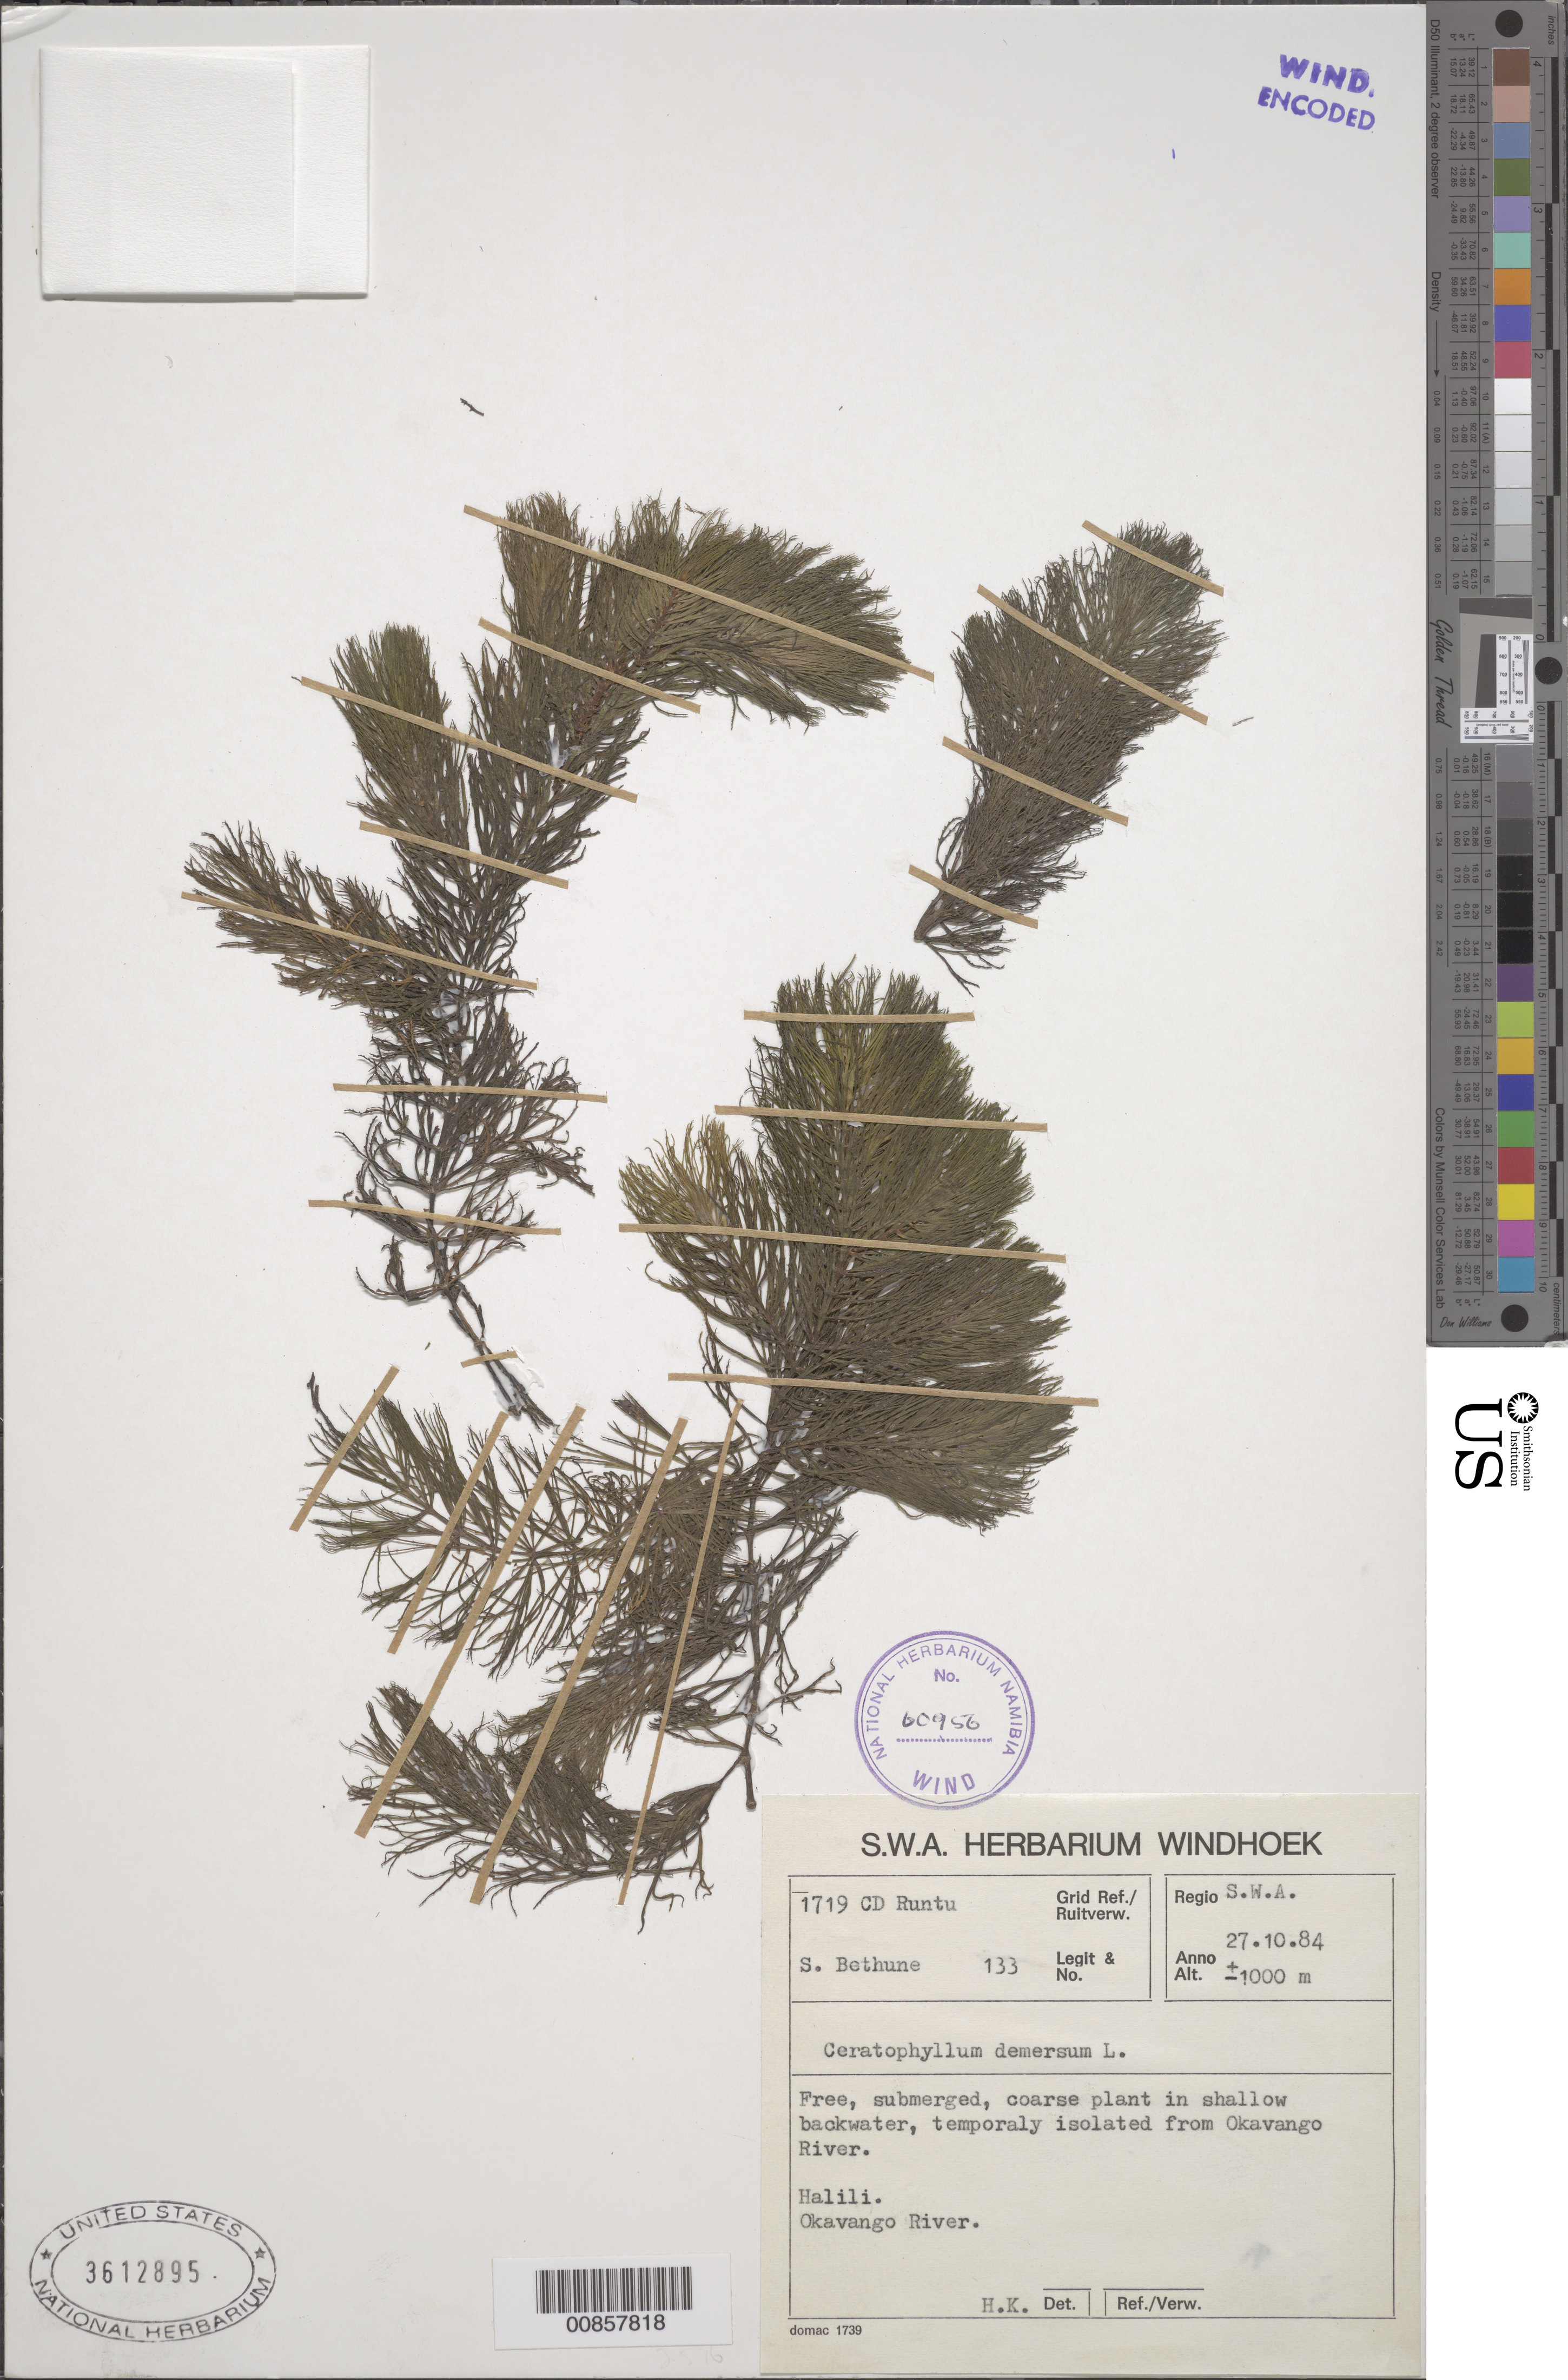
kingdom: Plantae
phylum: Tracheophyta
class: Magnoliopsida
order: Ceratophyllales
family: Ceratophyllaceae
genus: Ceratophyllum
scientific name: Ceratophyllum demersum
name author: L.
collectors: S. Bethune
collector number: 133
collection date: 1984-10-27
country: Namibia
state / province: Kavango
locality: Halili, Okavango River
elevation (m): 1000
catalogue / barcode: US 3612895